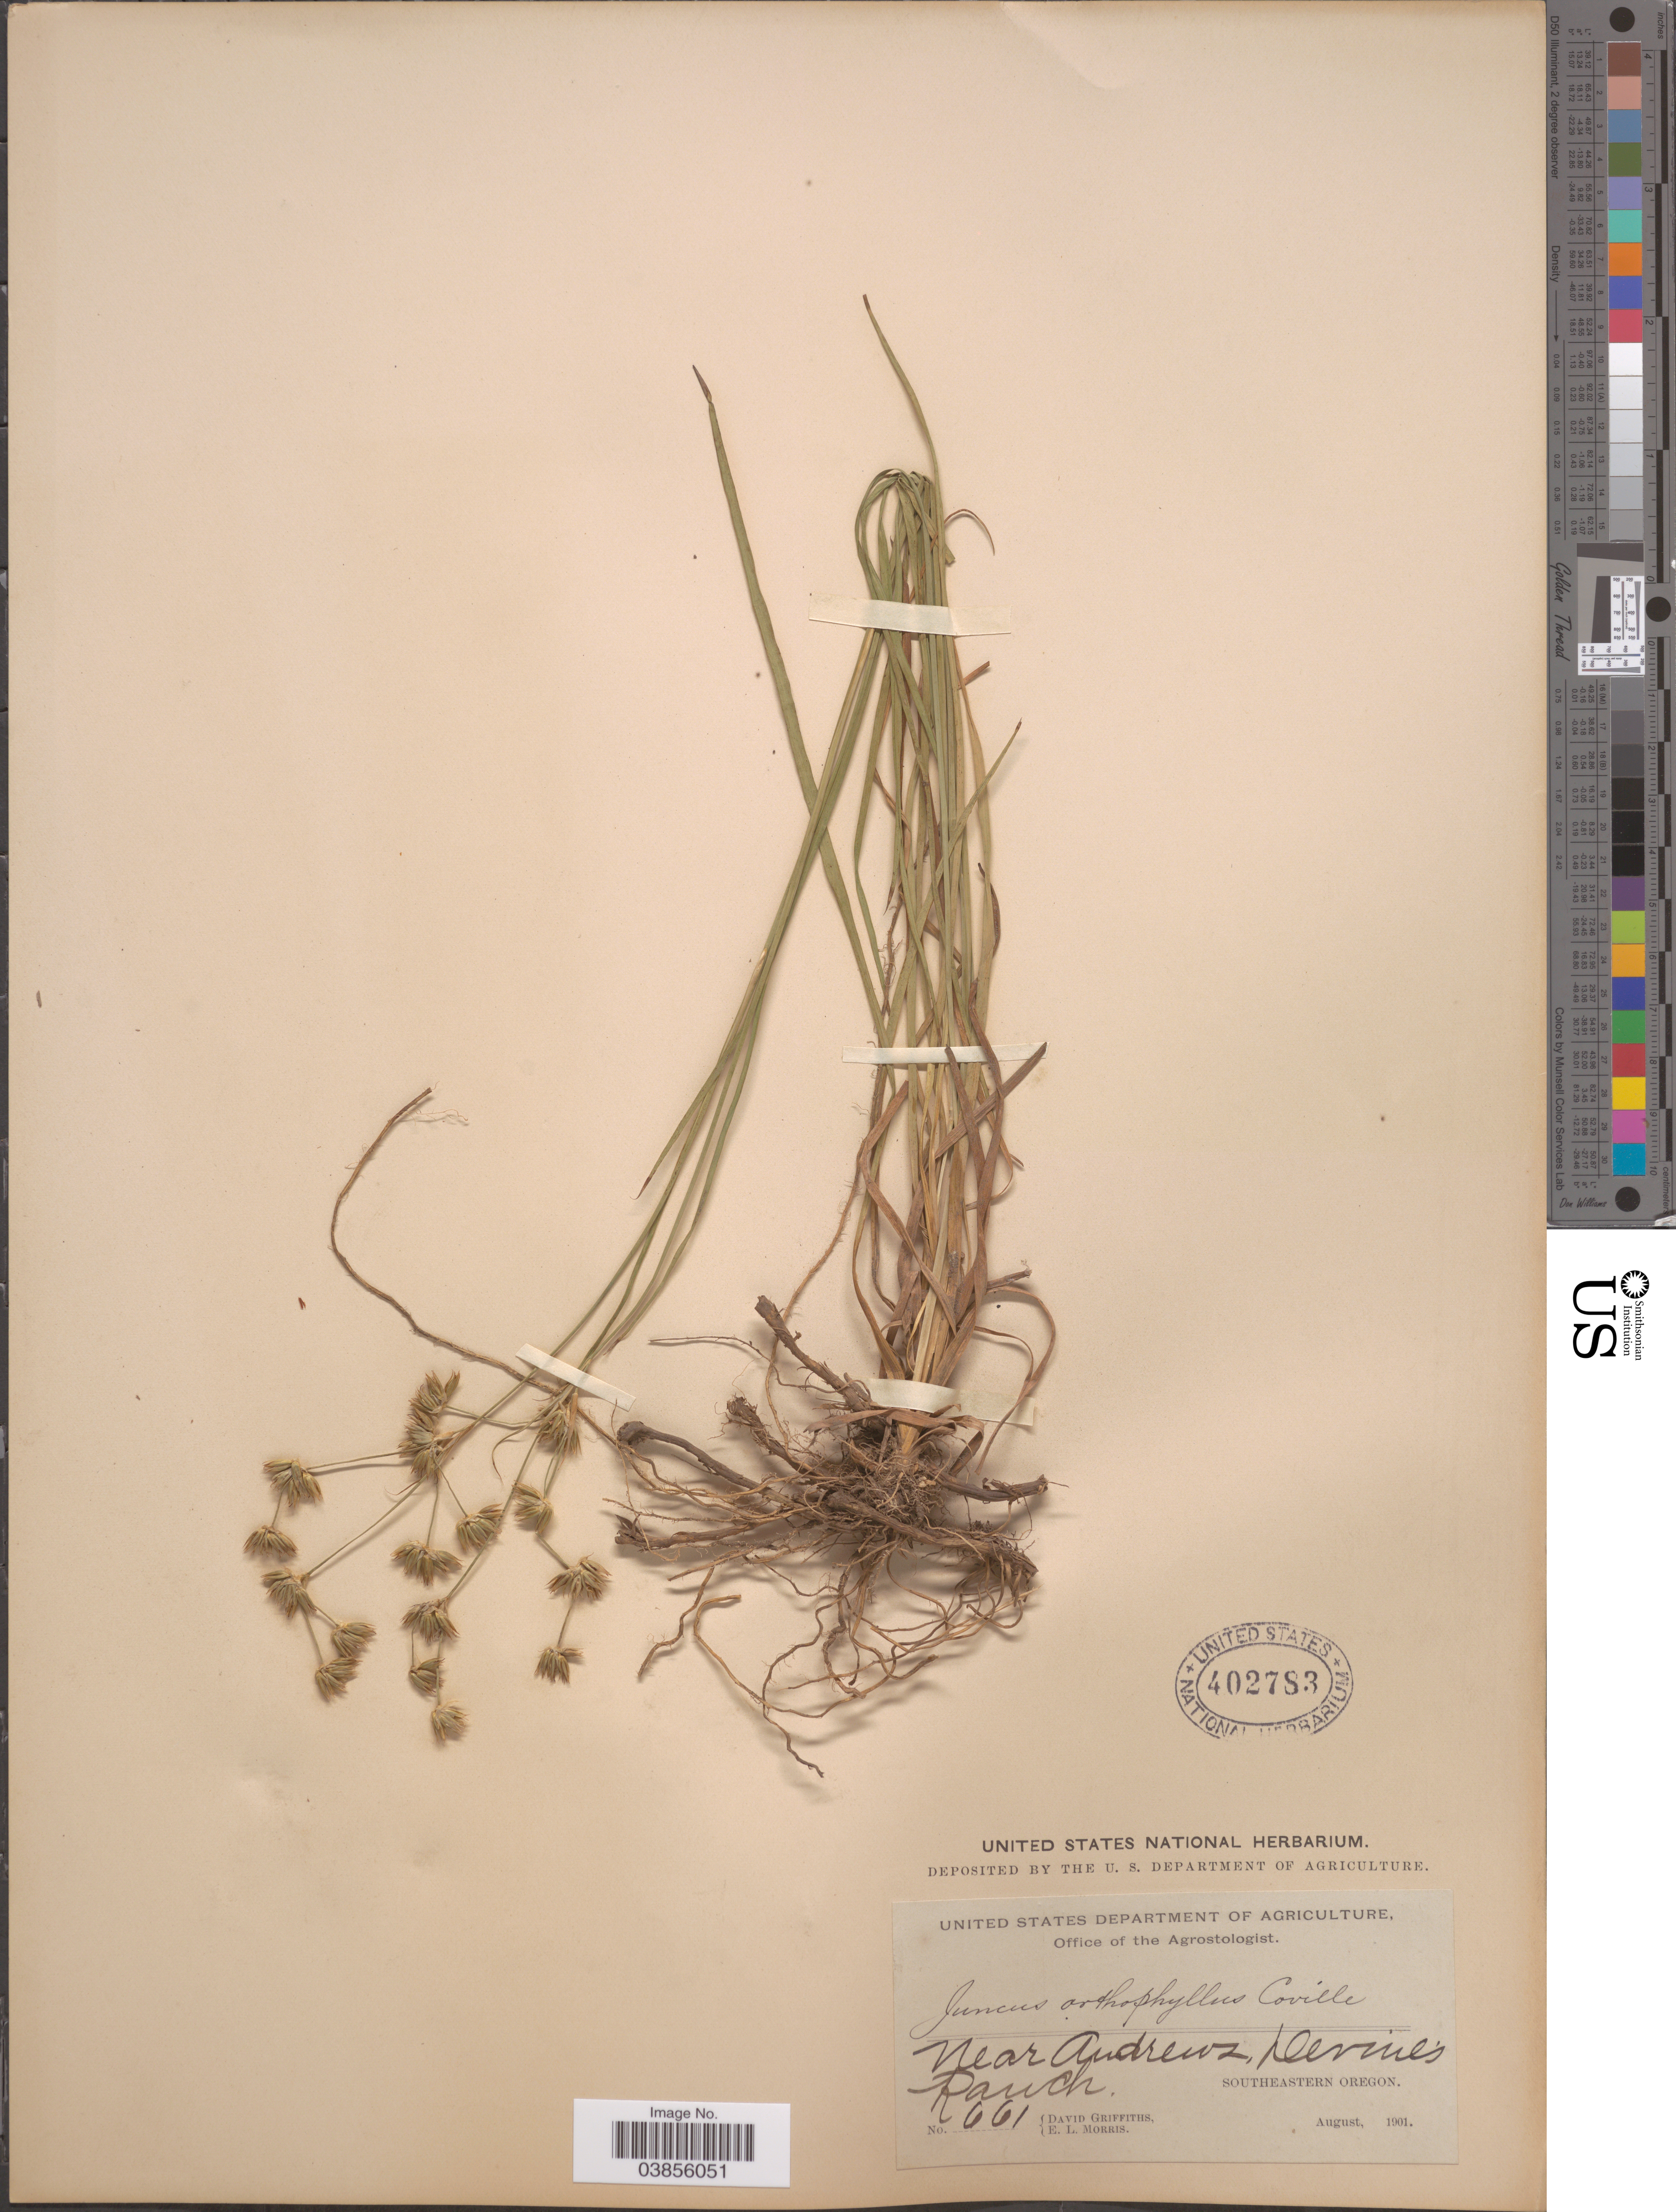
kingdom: Plantae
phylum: Tracheophyta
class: Liliopsida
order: Poales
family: Juncaceae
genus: Juncus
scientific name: Juncus orthophyllus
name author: Coville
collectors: D. Griffiths & E. Morris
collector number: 661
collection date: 1901-08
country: United States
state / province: Oregon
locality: Near Andrews, Devine's Ranch. Southeastern Oregon.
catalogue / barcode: US 402783